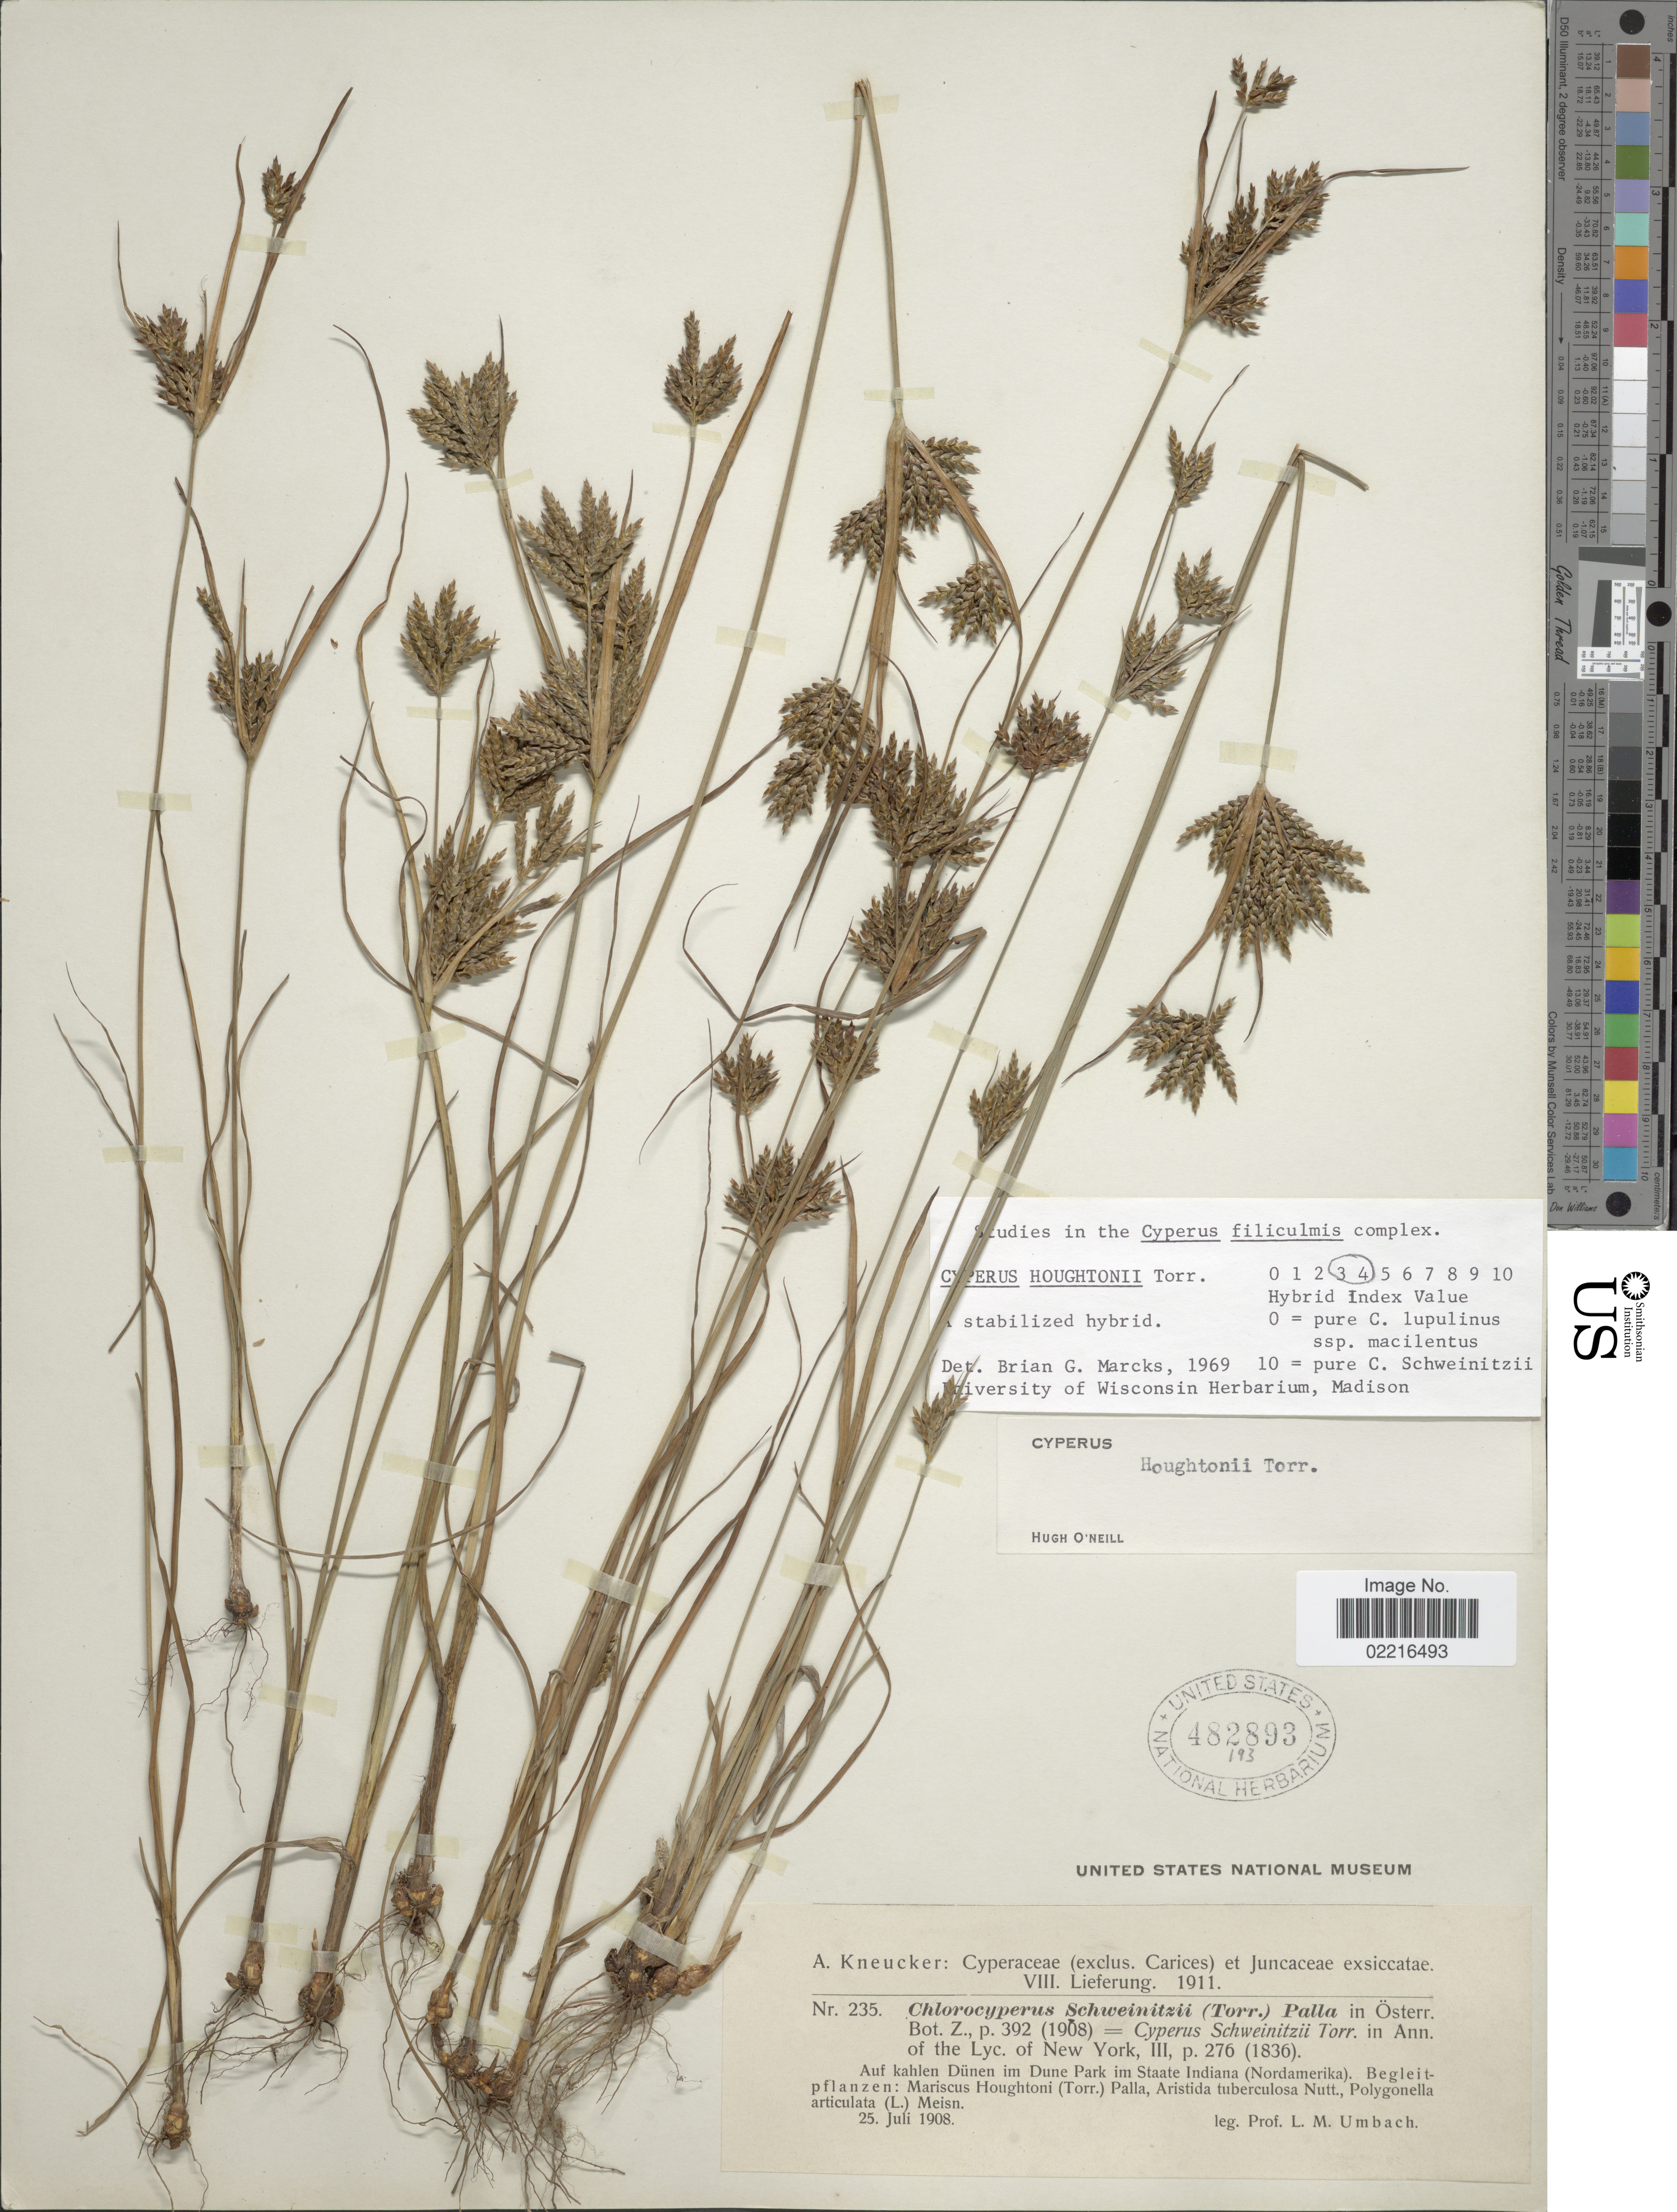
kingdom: Plantae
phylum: Tracheophyta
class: Liliopsida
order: Poales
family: Cyperaceae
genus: Cyperus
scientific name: Cyperus houghtonii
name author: Torr.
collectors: L. M. Umbach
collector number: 235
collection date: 1908-07-25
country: United States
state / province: Indiana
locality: Dune Park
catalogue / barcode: US 482893